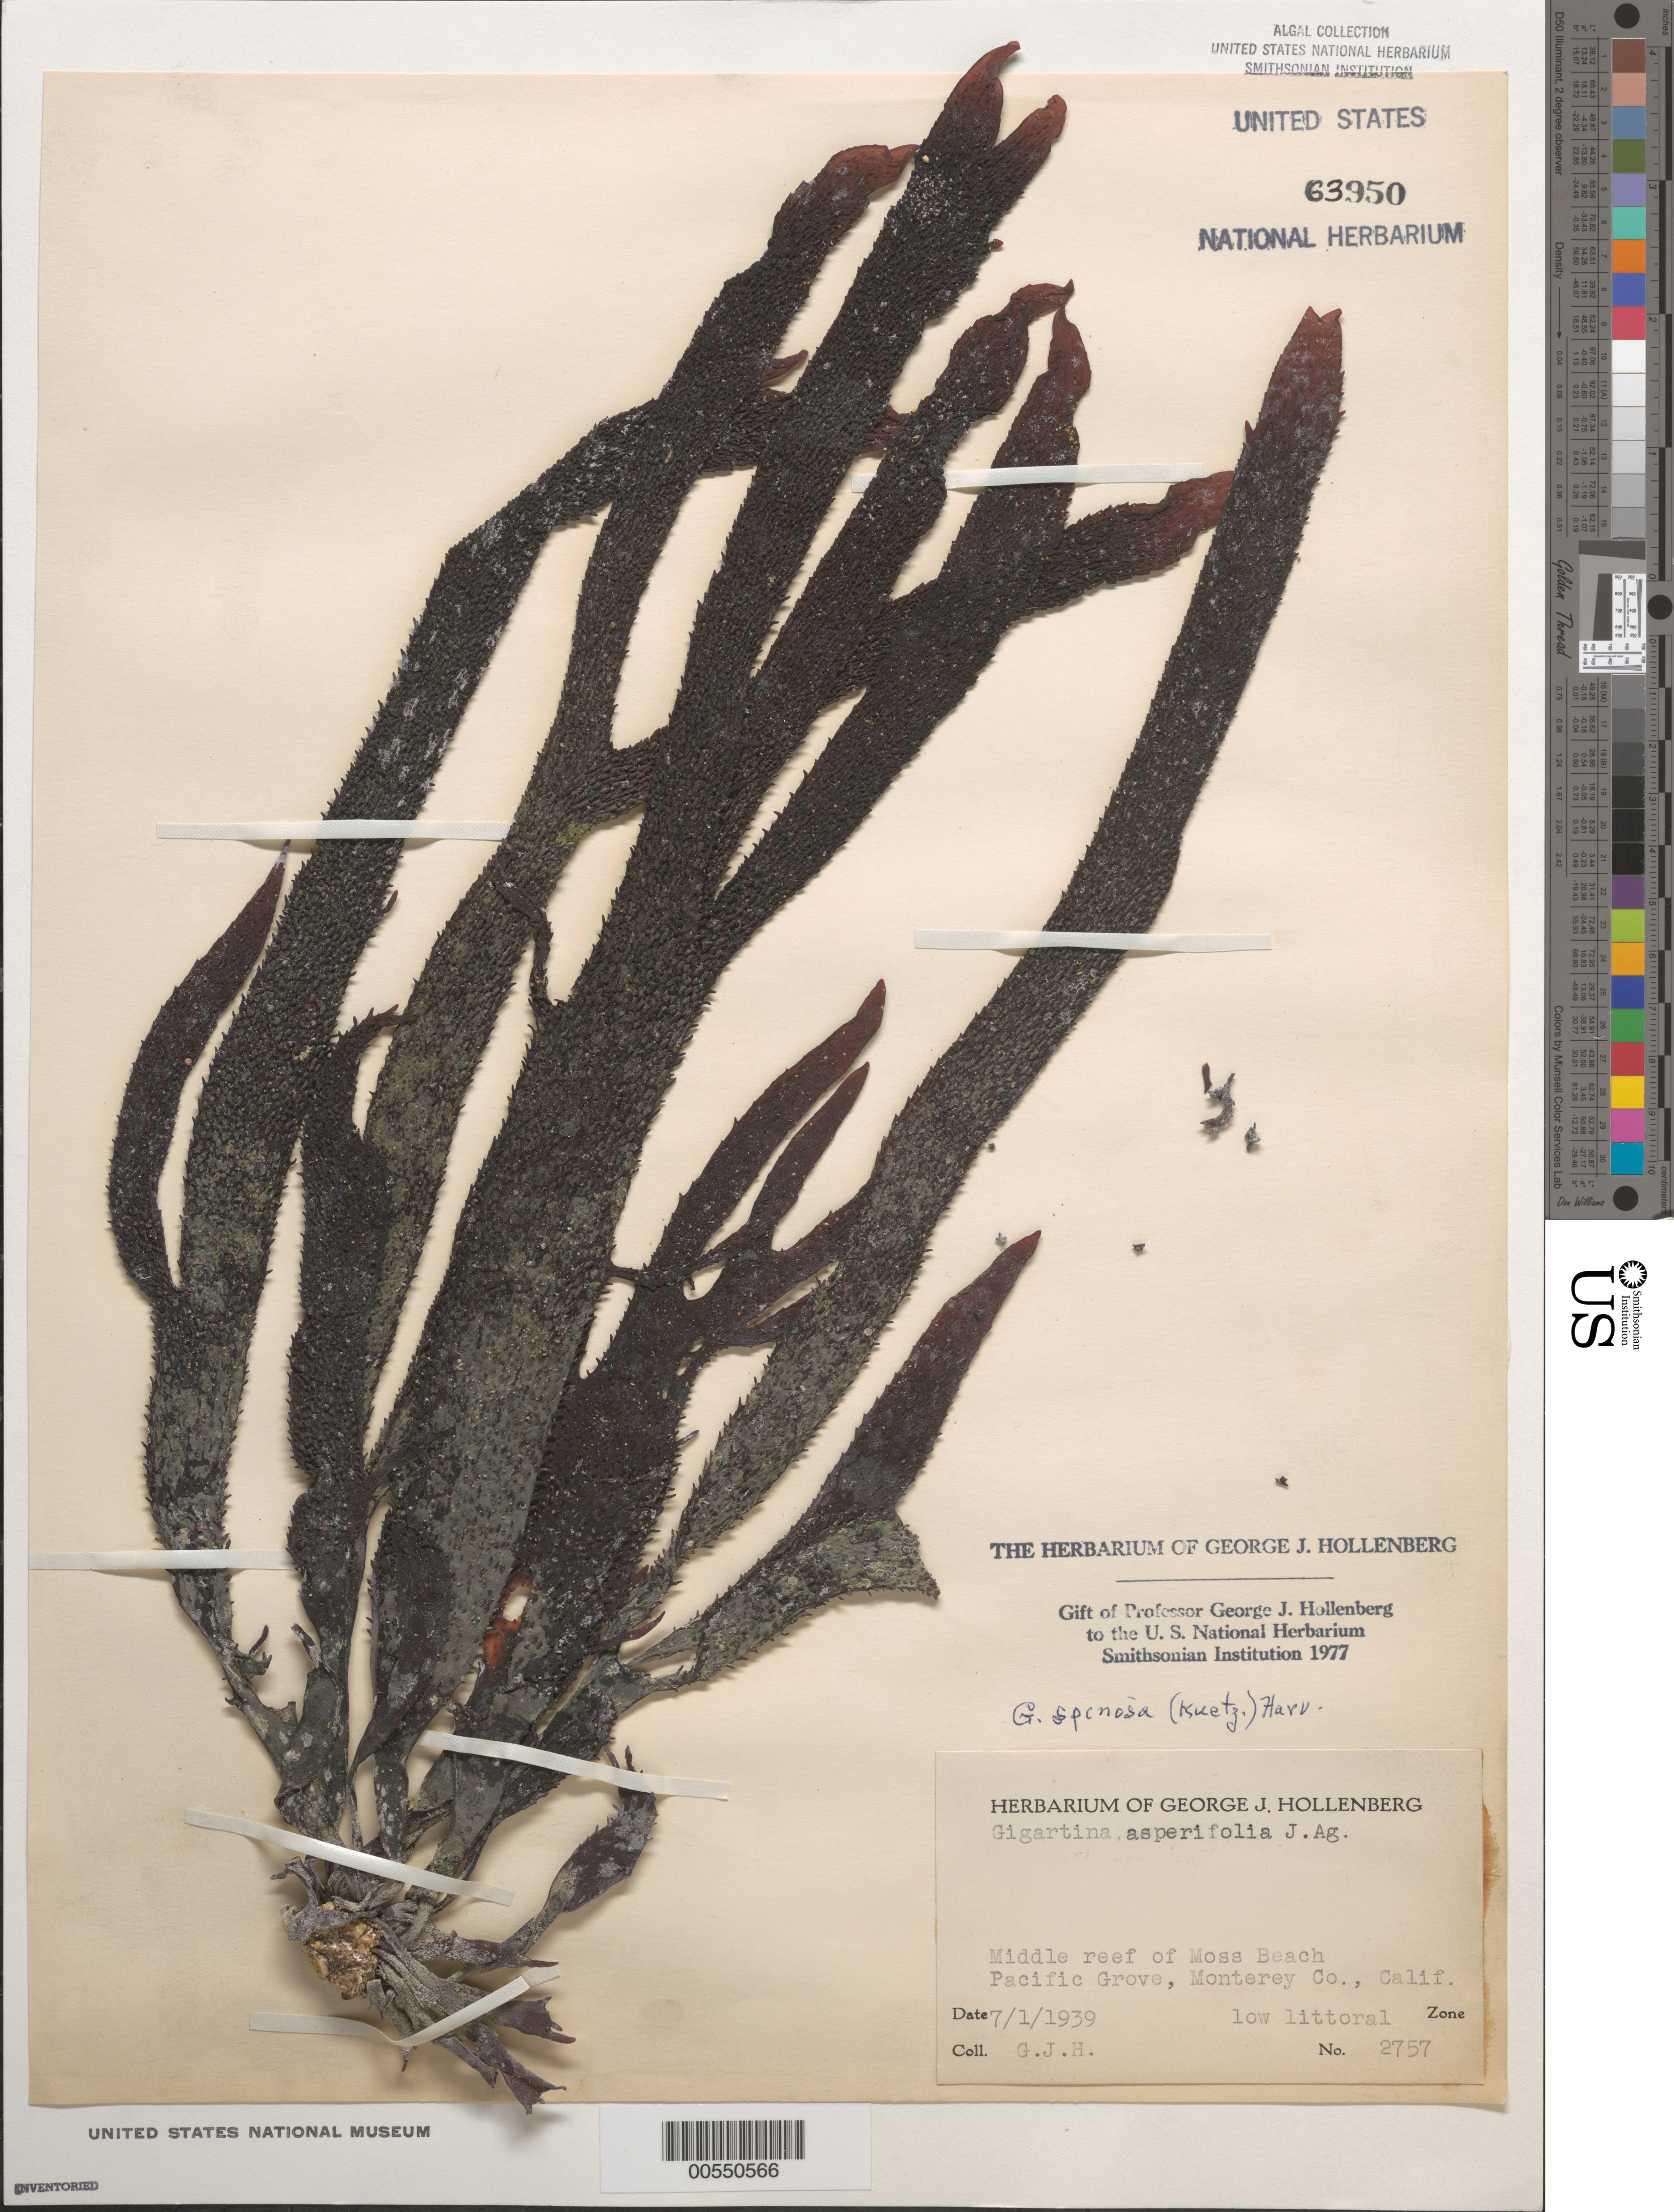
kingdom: Plantae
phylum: Rhodophyta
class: Florideophyceae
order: Gigartinales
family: Gigartinaceae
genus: Chondracanthus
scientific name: Chondracanthus spinosus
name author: (Kütz.) Guiry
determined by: Algae name updating Project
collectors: G. Hollenberg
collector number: GJH 2757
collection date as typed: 01 Jul 1939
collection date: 1939-07-01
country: United States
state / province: California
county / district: Monterey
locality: Middle reef of Moss Beach, Pacific Grove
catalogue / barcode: US 63950